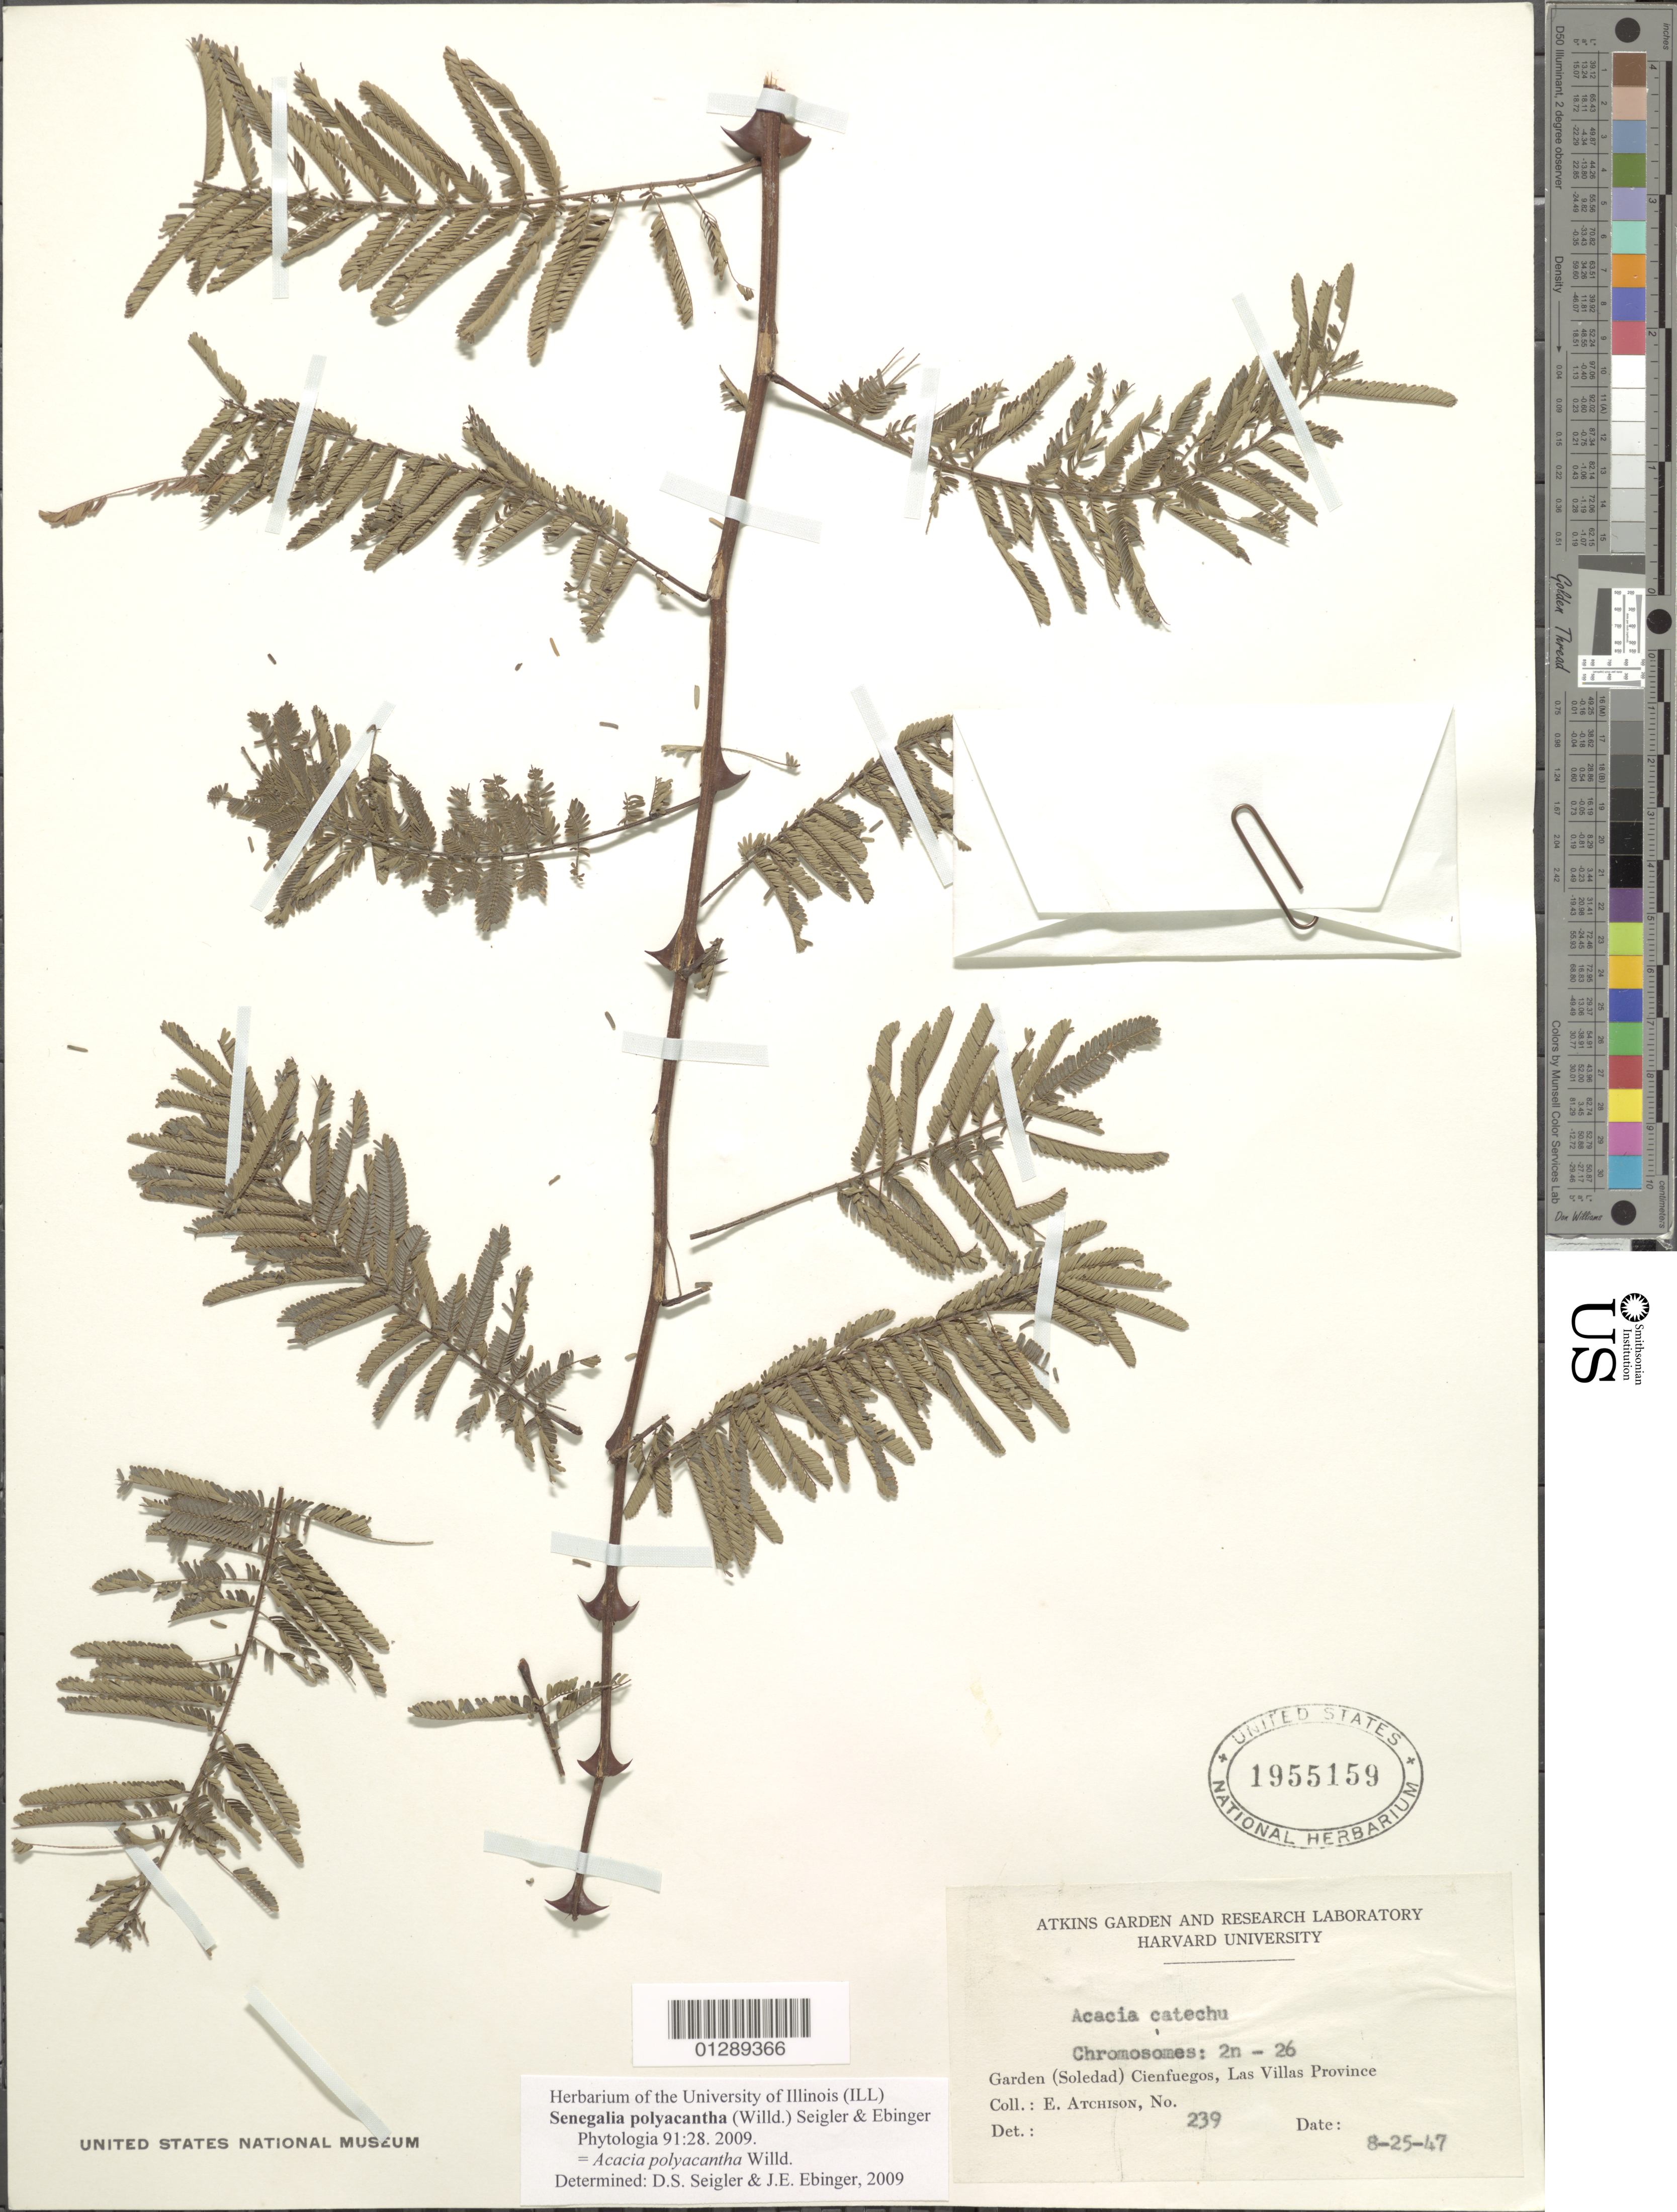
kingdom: Plantae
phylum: Tracheophyta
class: Magnoliopsida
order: Fabales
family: Fabaceae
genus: Senegalia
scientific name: Senegalia polyacantha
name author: (Willd.) Seigler & Ebinger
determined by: Seigler, David S.; Ebinger, J. E.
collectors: E. Atchison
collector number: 239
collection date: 1947-08-25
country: Cuba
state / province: Cienfuegos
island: Cuba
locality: Garden (Soledad) Cienfuegos, Las Villas Province.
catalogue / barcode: US 1955159